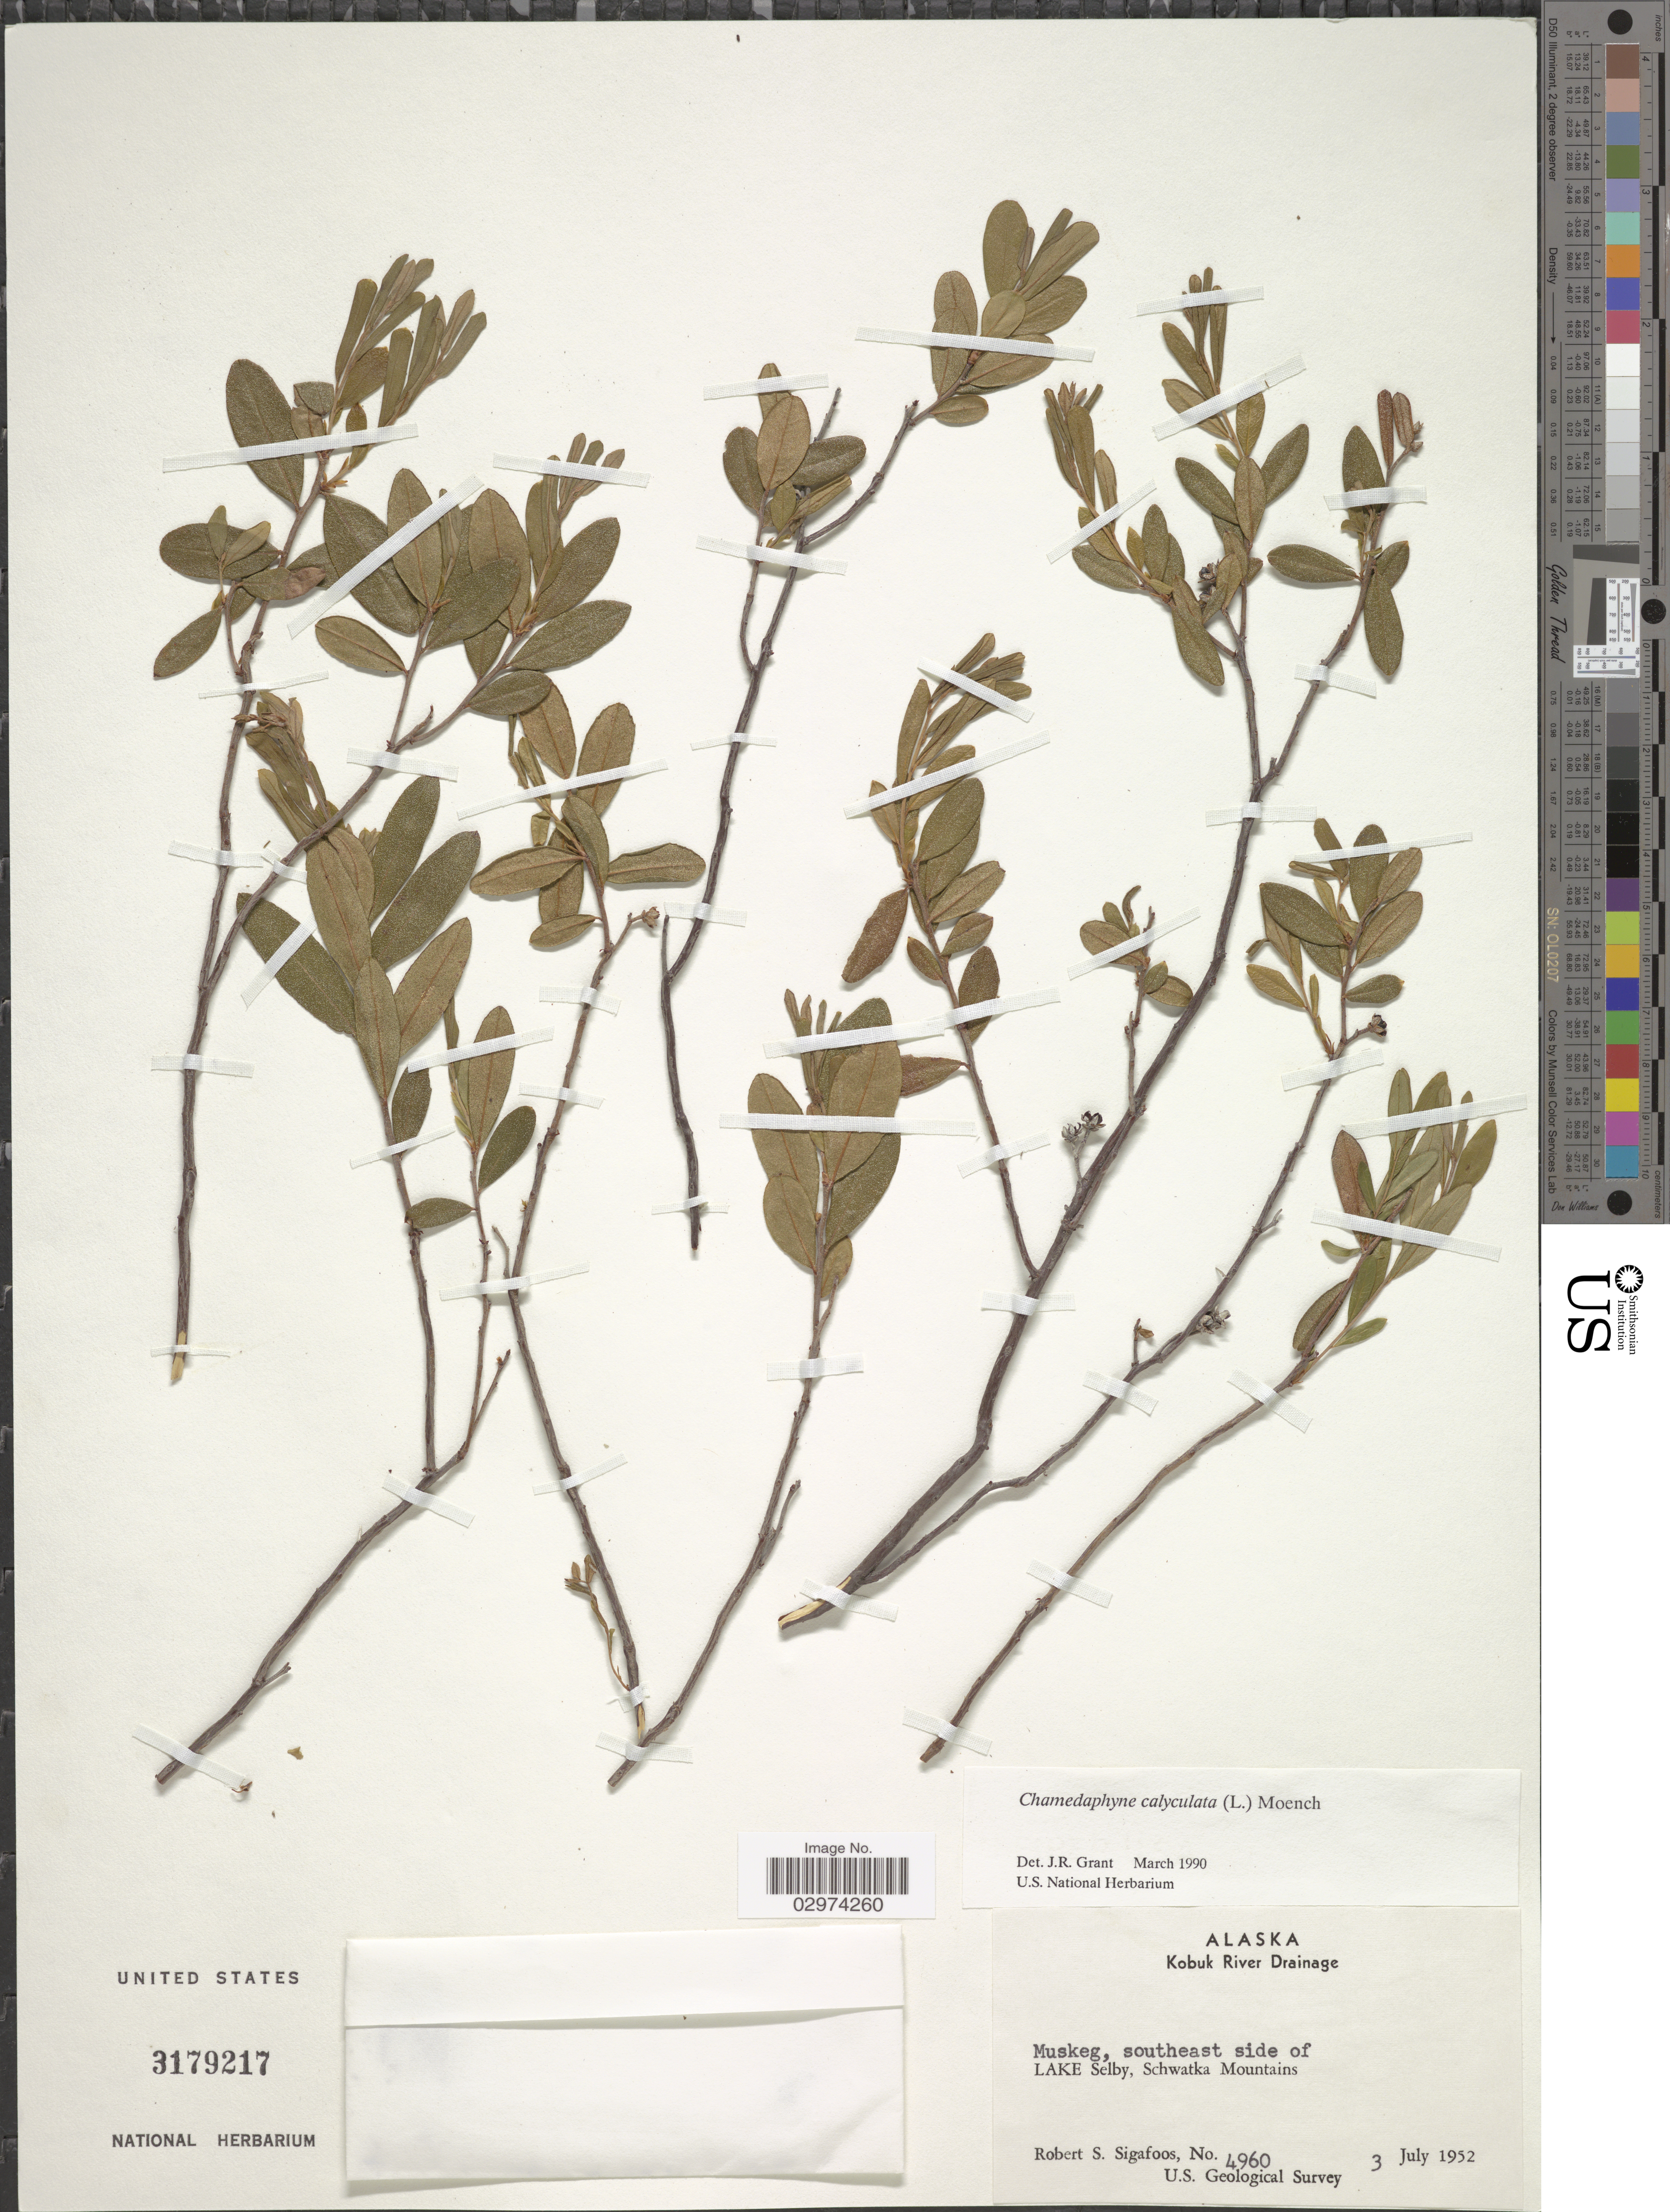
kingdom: Plantae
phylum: Tracheophyta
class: Magnoliopsida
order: Ericales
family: Ericaceae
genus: Chamaedaphne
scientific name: Chamaedaphne calyculata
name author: (L.) Moench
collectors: R. Sigafoos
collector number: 4960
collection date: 1952-07-03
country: United States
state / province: Alaska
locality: Kobuk River Drainage. Southeast side of Lake Selby, Schwatka Mountains.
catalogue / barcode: US 3179217